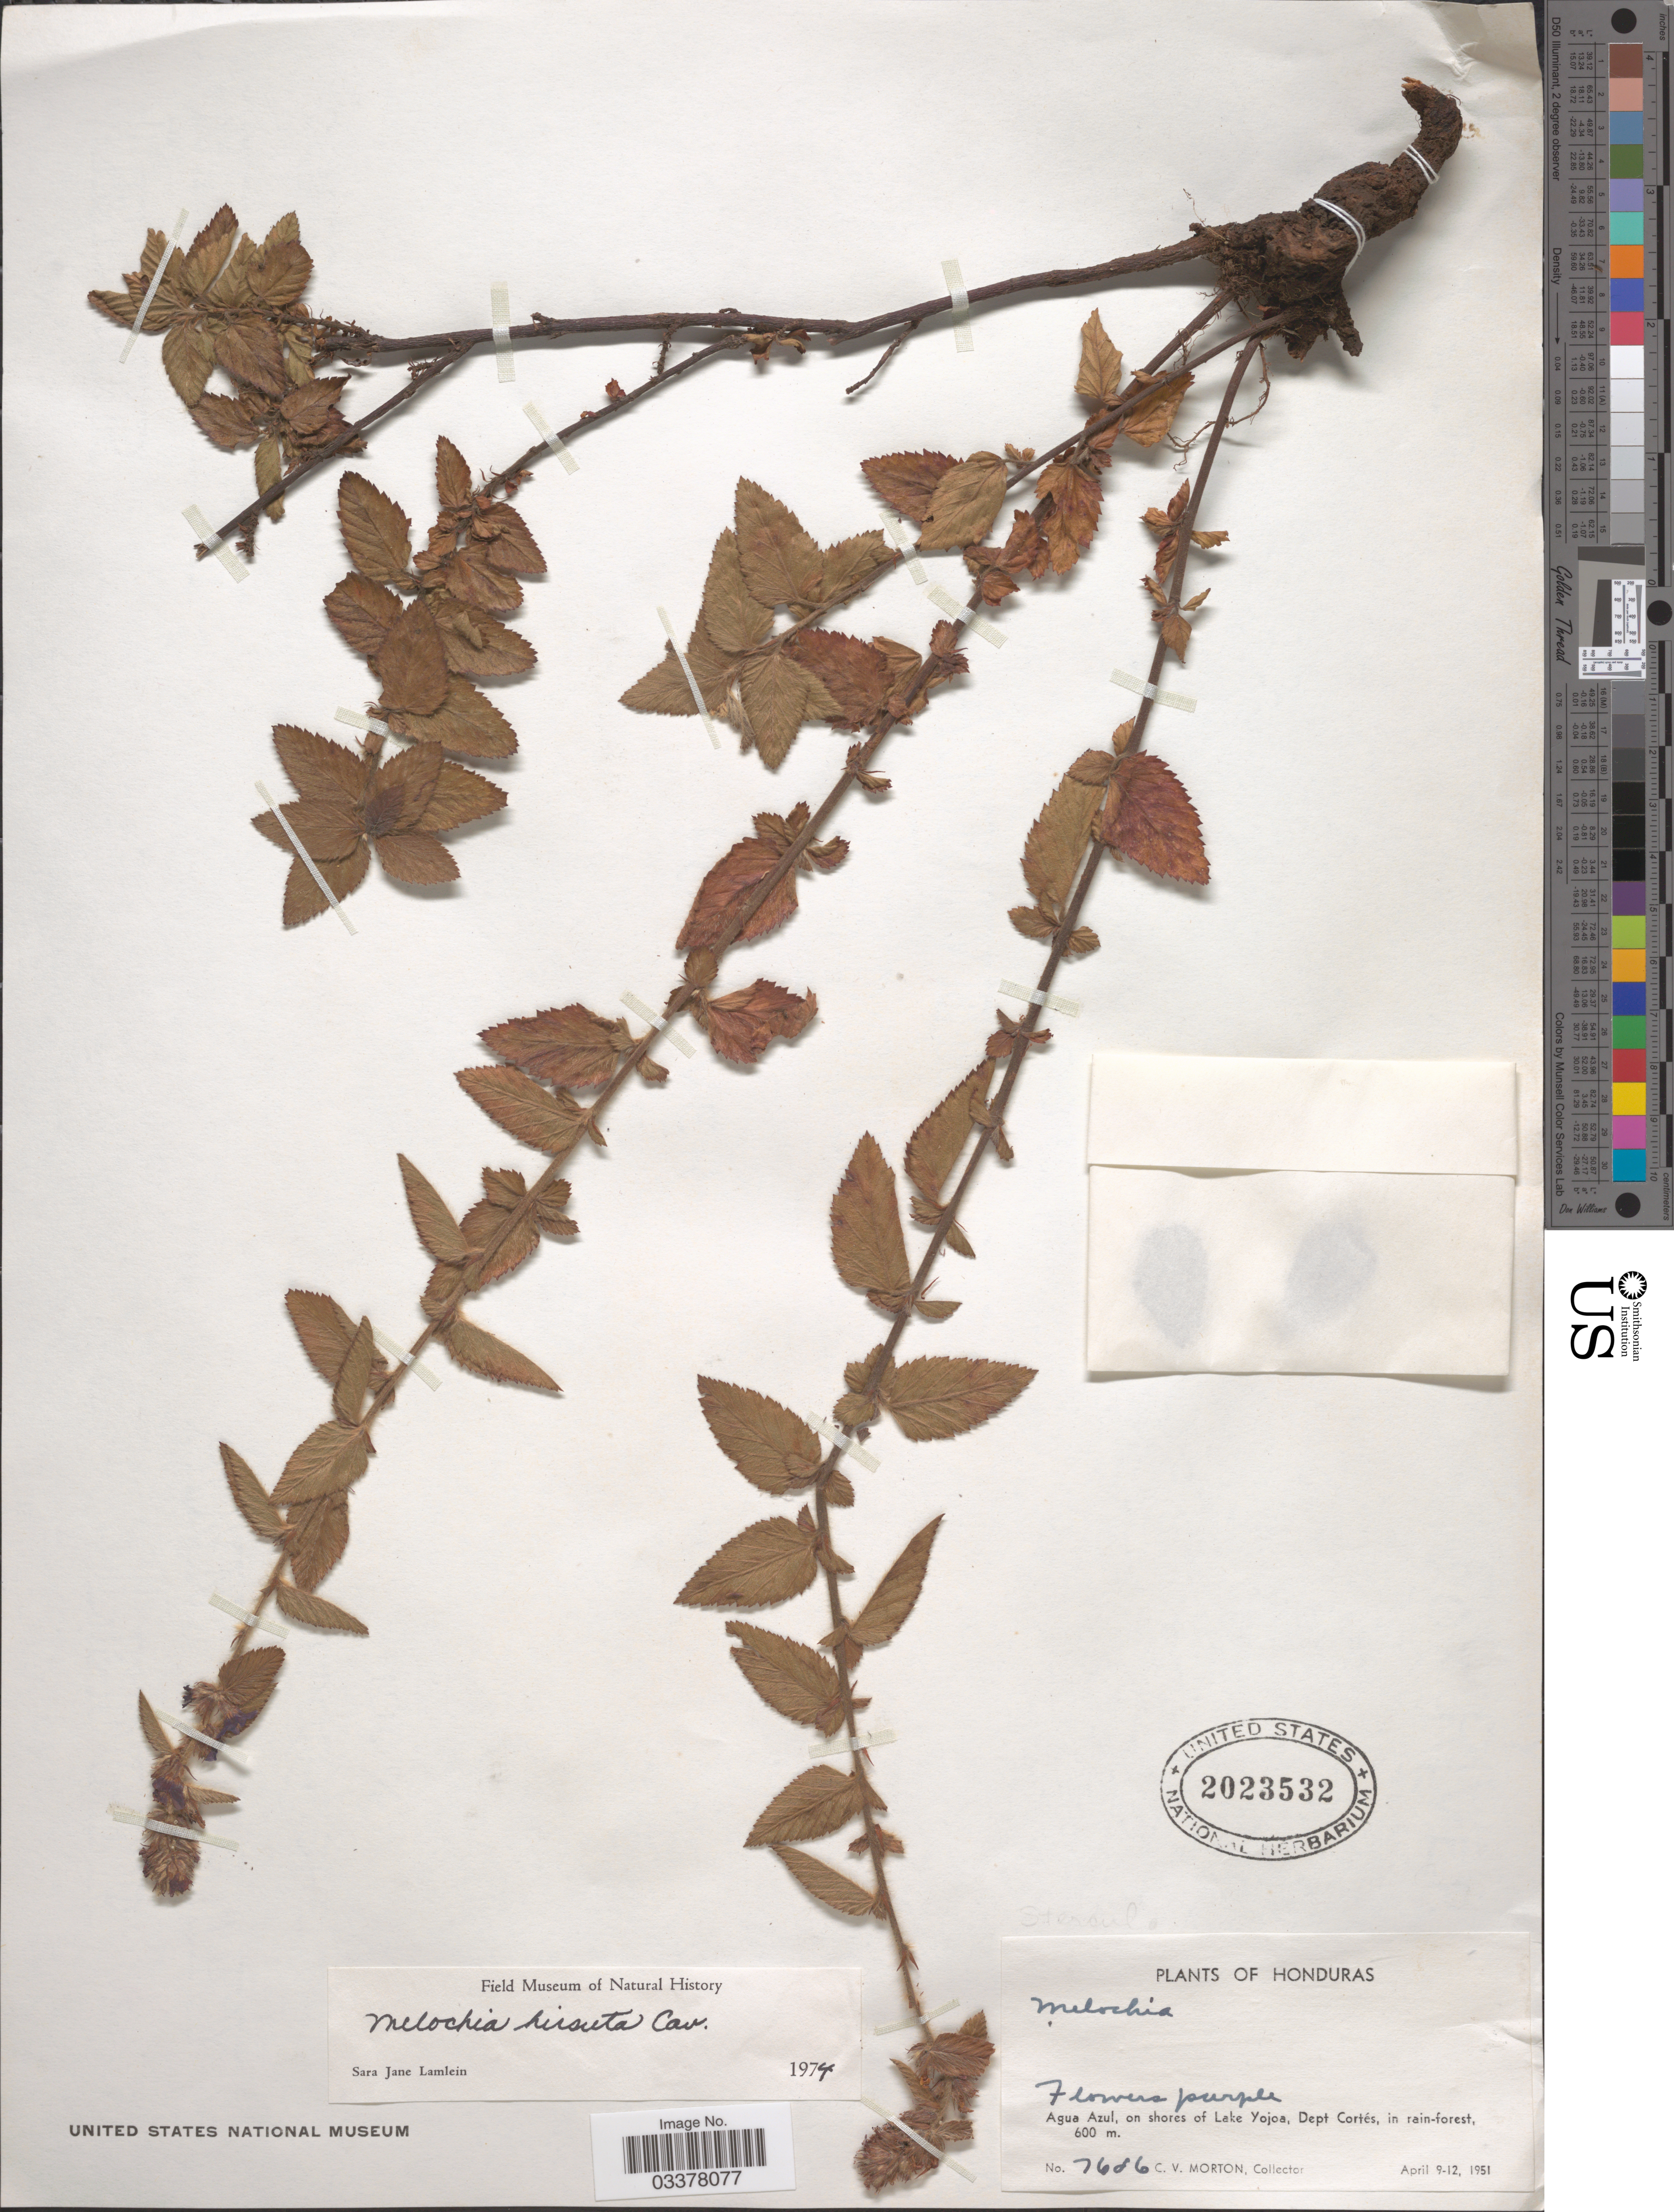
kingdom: Plantae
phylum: Tracheophyta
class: Magnoliopsida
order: Malvales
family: Malvaceae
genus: Melochia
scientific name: Melochia spicata var. spicata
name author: (L.) Fryxell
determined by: Dorr, L. J., (BOT), Smithsonian Institution - National Museum of Natural History (UNITED STATES)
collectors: C. V. Morton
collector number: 7686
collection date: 1951-04-09/1951-04-12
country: Honduras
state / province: Cortés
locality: Agua Azul, on shores of Lake Yojoa, Dept Cortés.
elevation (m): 600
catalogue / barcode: US 2023532